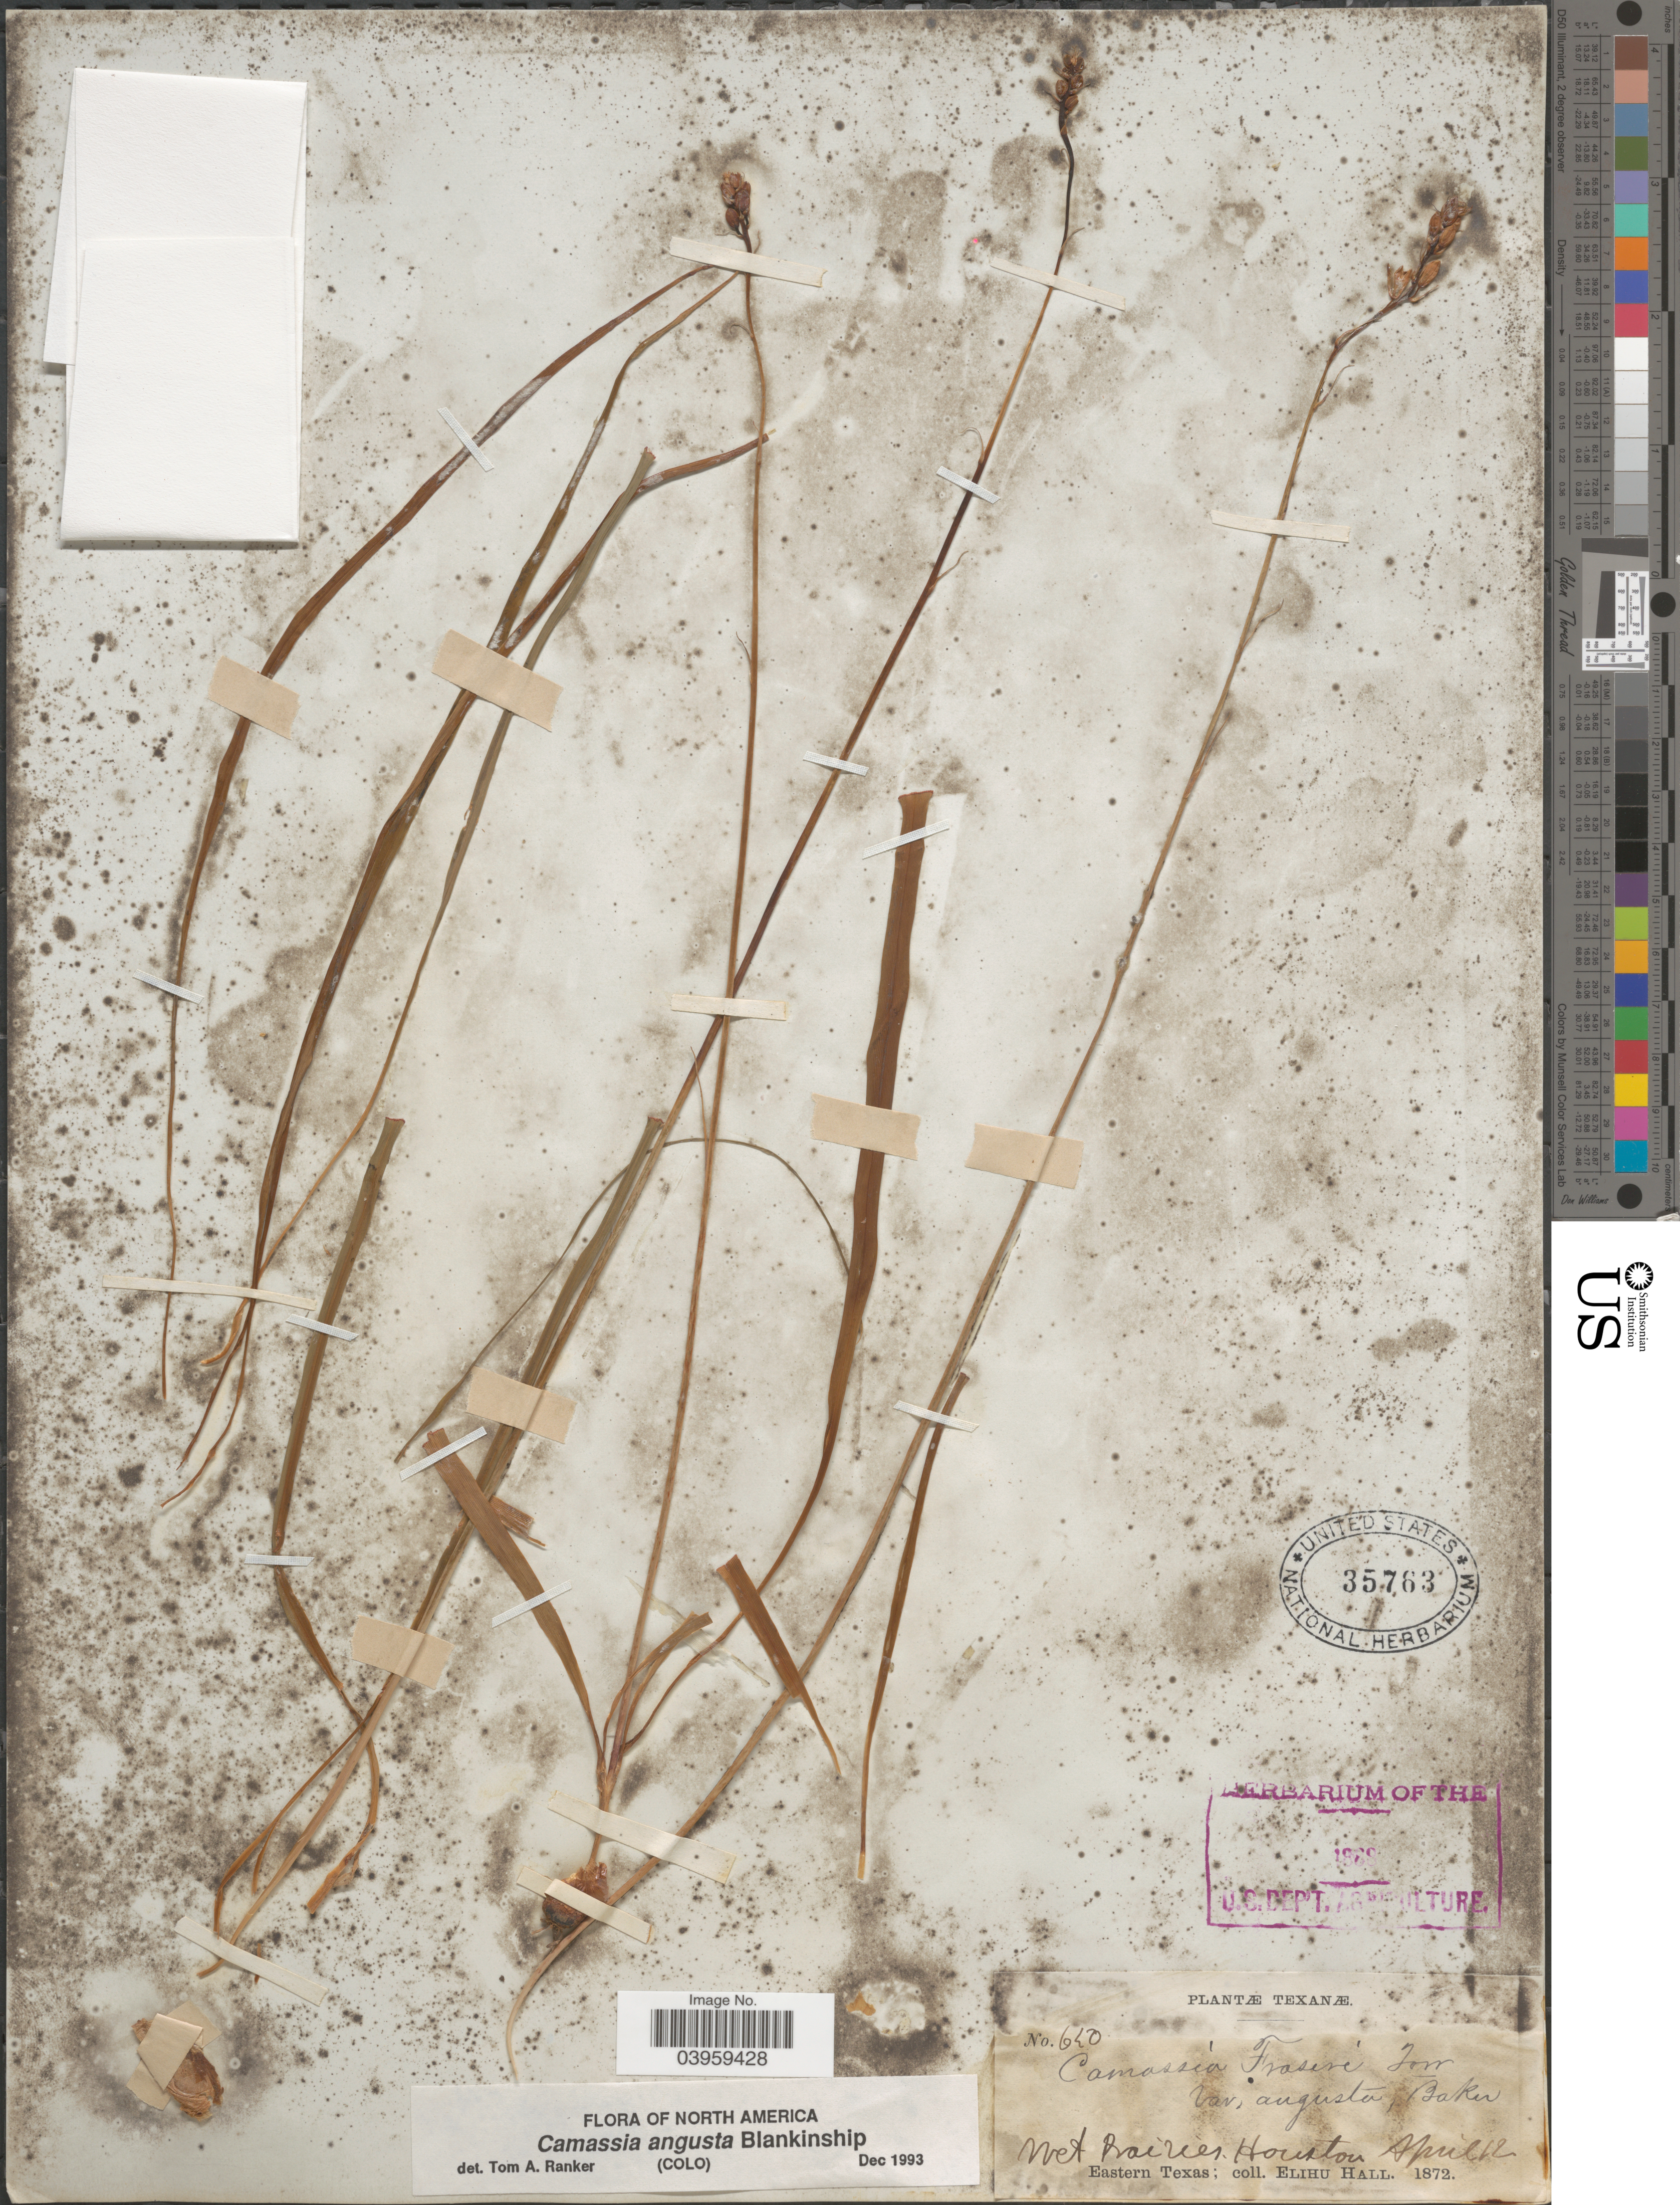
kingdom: Plantae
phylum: Tracheophyta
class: Liliopsida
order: Asparagales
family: Asparagaceae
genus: Camassia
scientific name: Camassia angusta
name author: (Engelm.) Blank.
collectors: E. Hall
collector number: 640*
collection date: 1872-04-12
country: United States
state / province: Texas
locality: Houston. Eastern Texas.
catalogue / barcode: US 35763